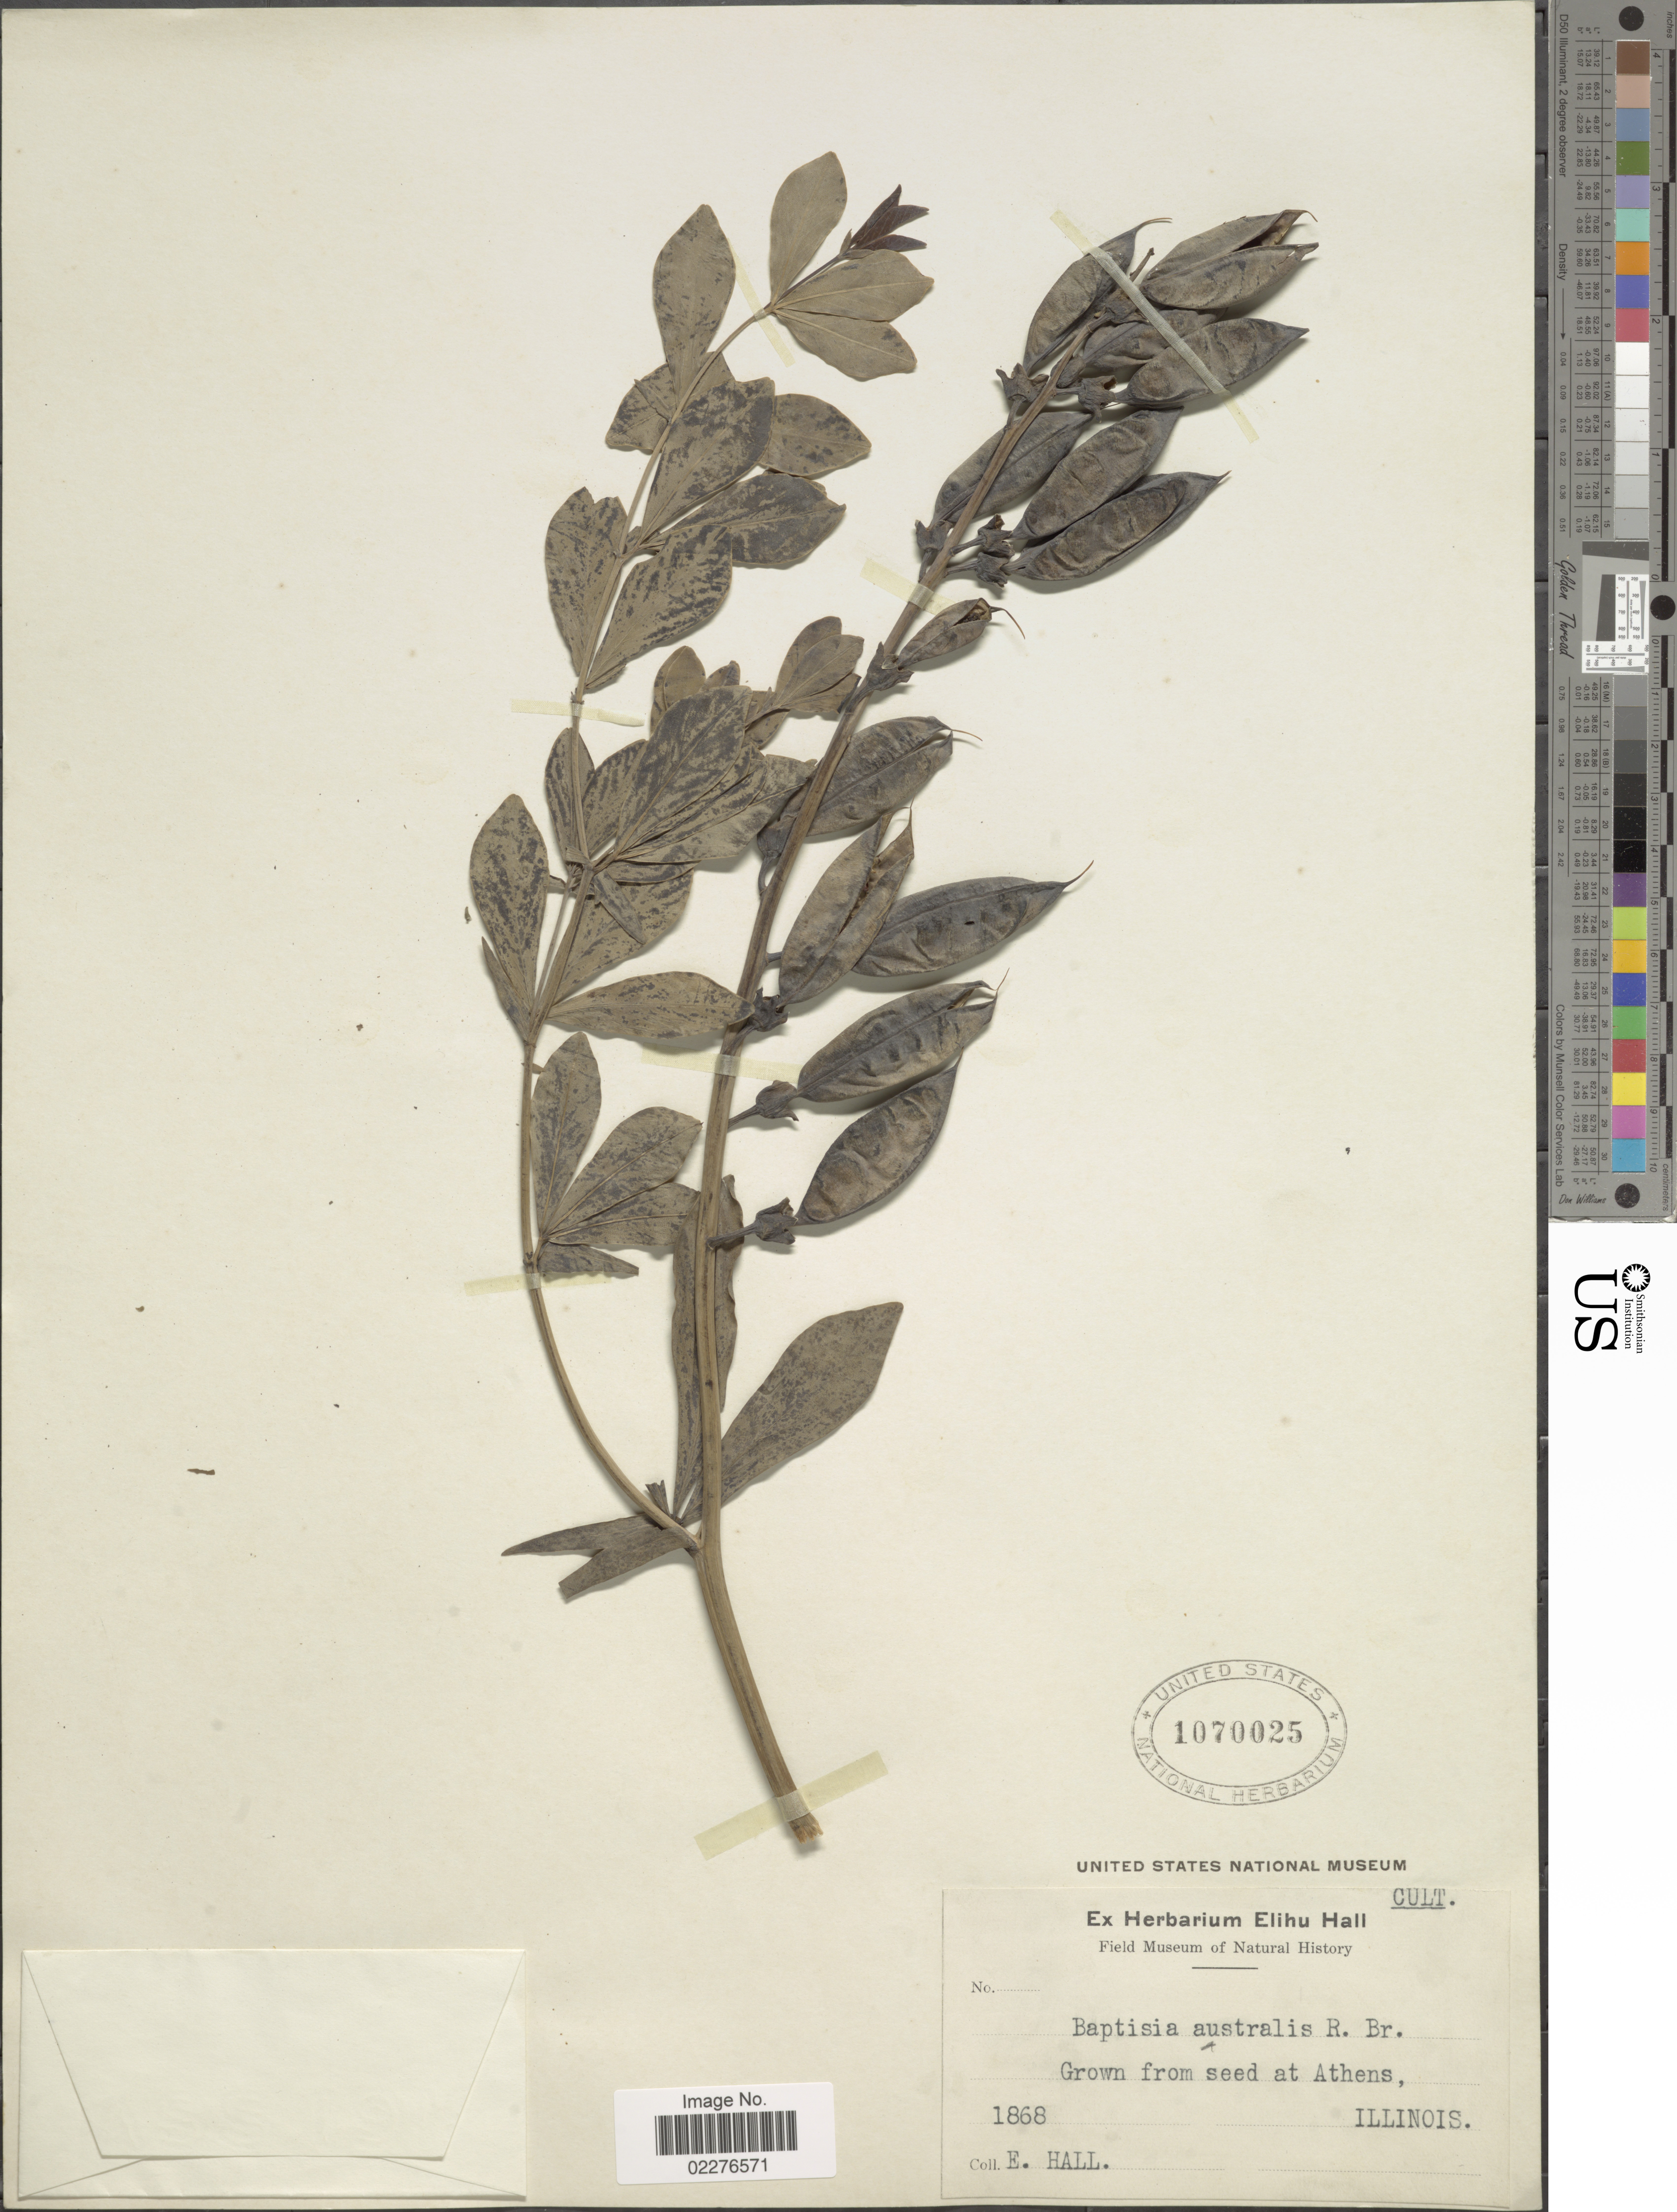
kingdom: Plantae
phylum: Tracheophyta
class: Magnoliopsida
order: Fabales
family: Fabaceae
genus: Baptisia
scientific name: Baptisia australis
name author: (L.) R. Br.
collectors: E. Hall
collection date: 1868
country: United States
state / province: Illinois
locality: Growns from seed at Athens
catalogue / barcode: US 1070025